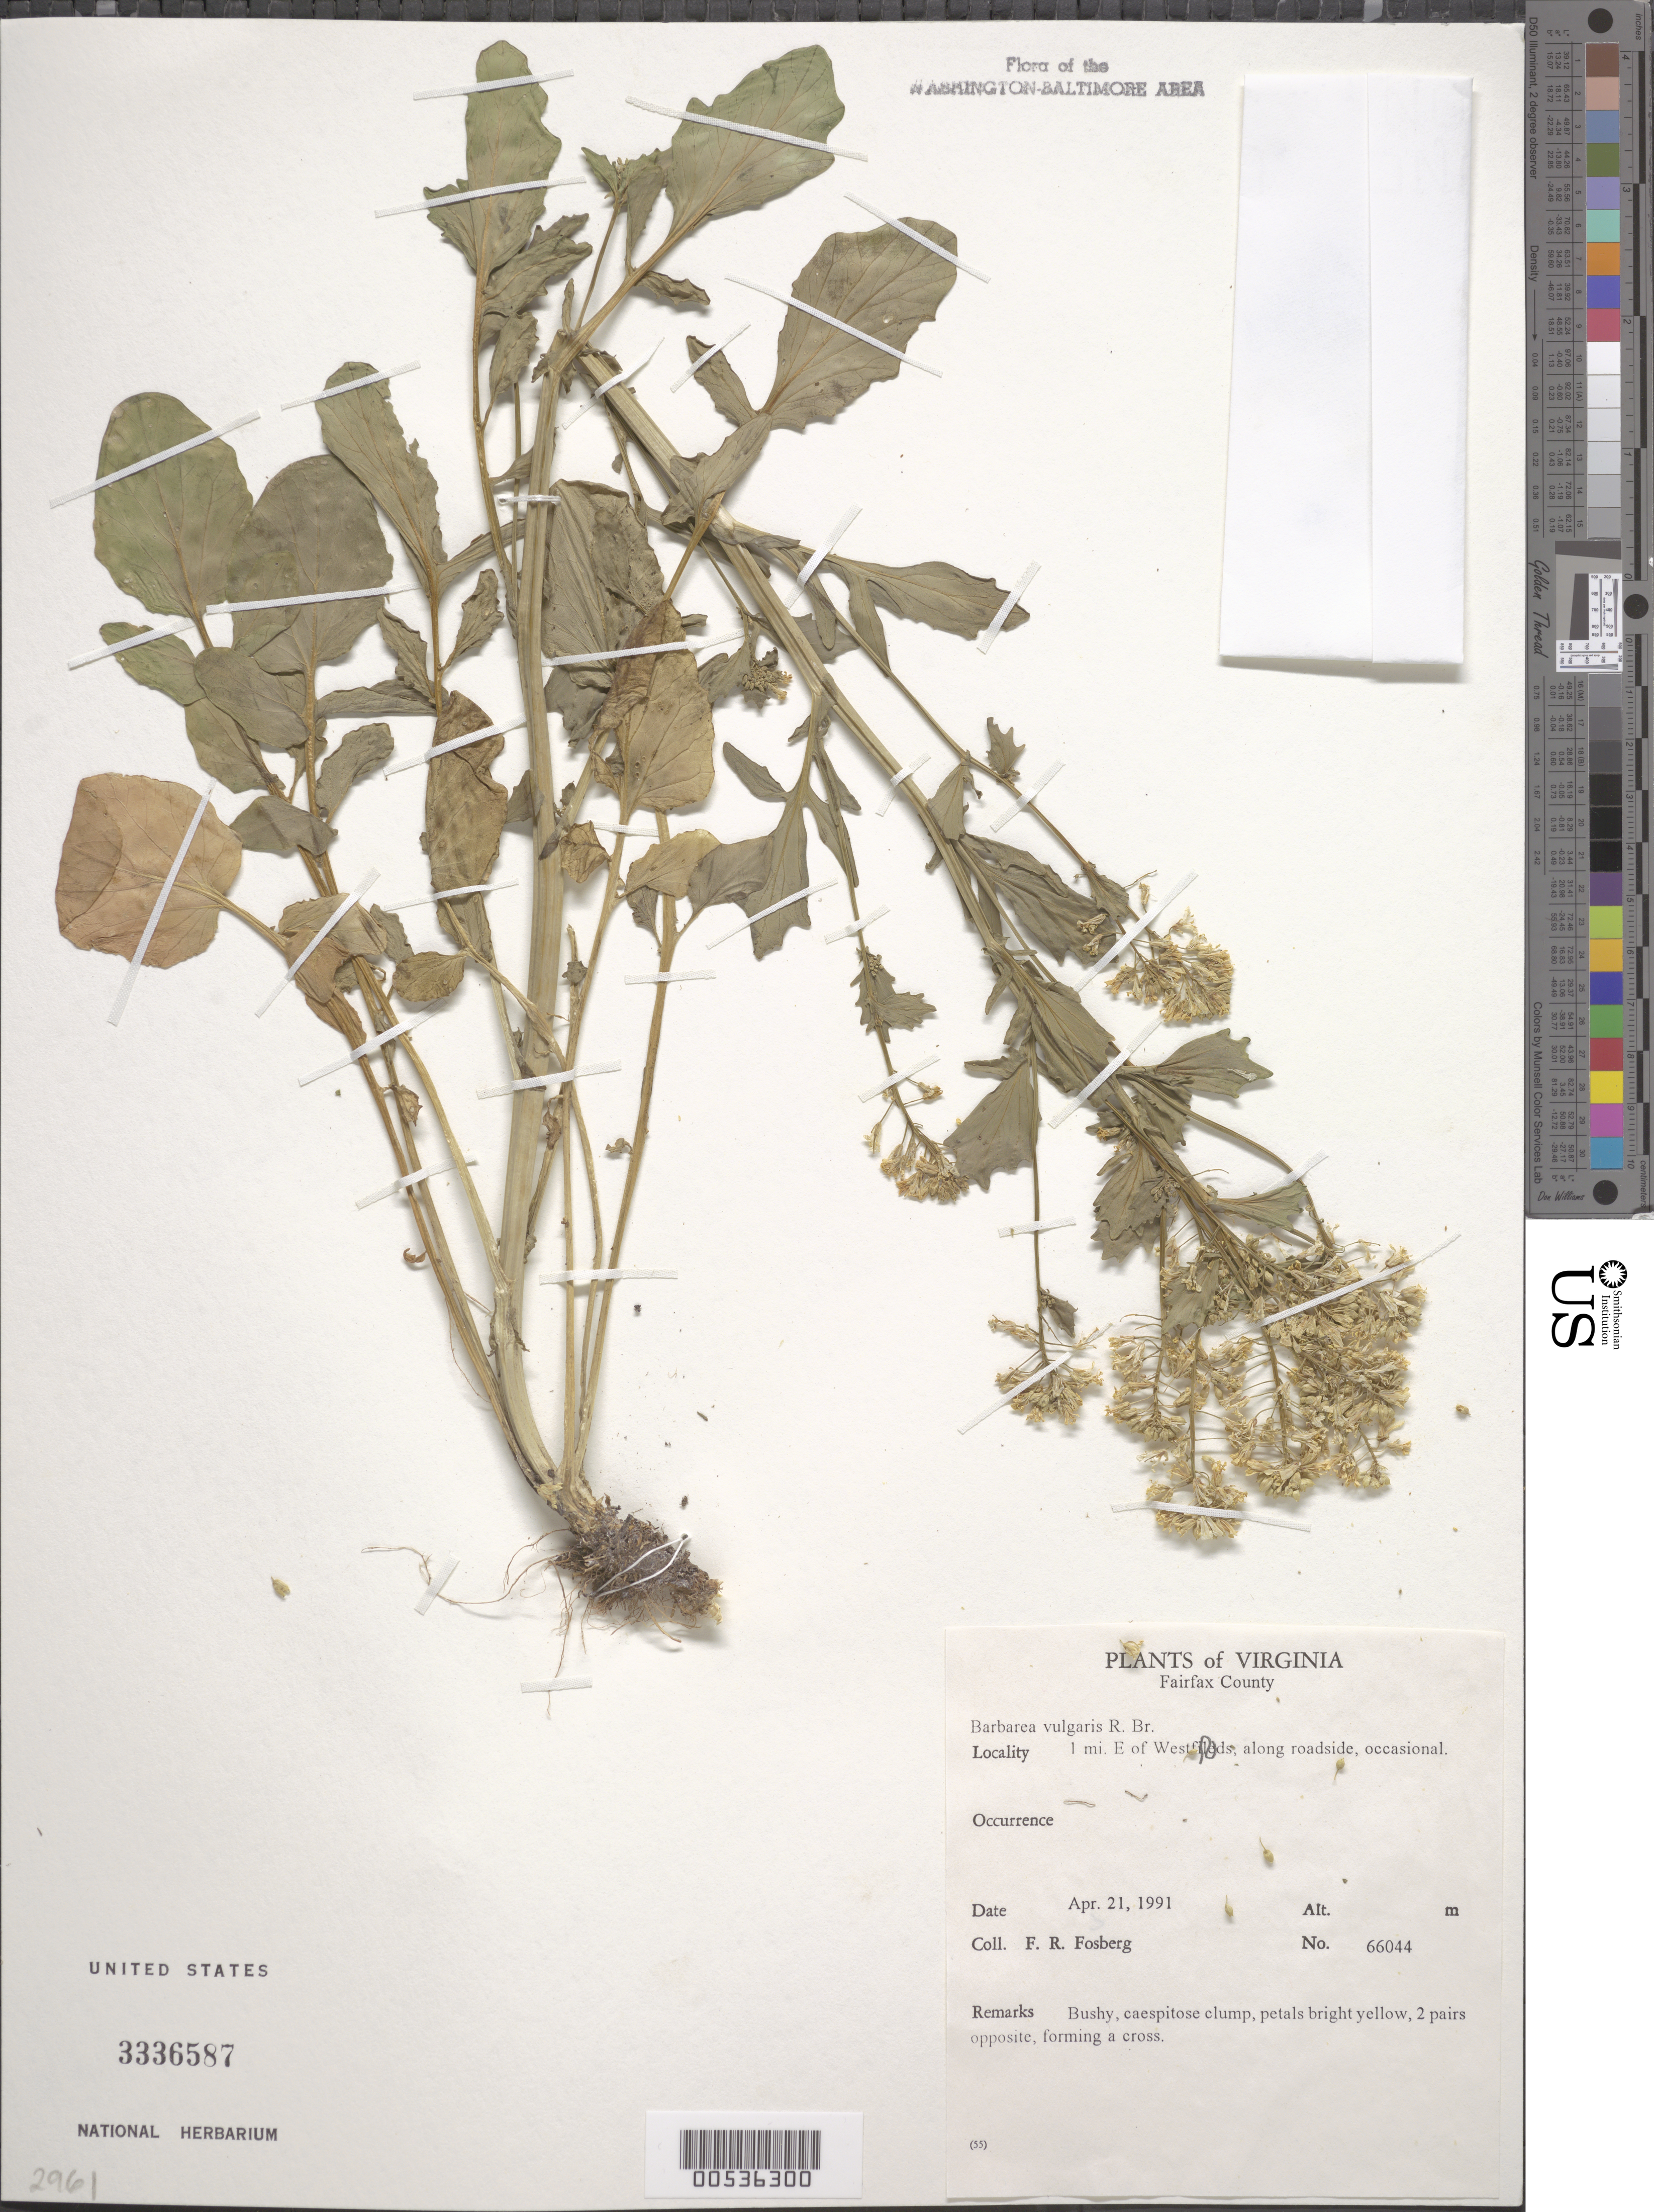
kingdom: Plantae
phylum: Tracheophyta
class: Magnoliopsida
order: Brassicales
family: Brassicaceae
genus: Barbarea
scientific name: Barbarea vulgaris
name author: W.T. Aiton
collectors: F. R. Fosberg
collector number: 66044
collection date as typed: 21 Apr 1991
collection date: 1991-04-21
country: United States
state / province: Virginia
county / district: Fairfax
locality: E of Westfields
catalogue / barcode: US 3336587